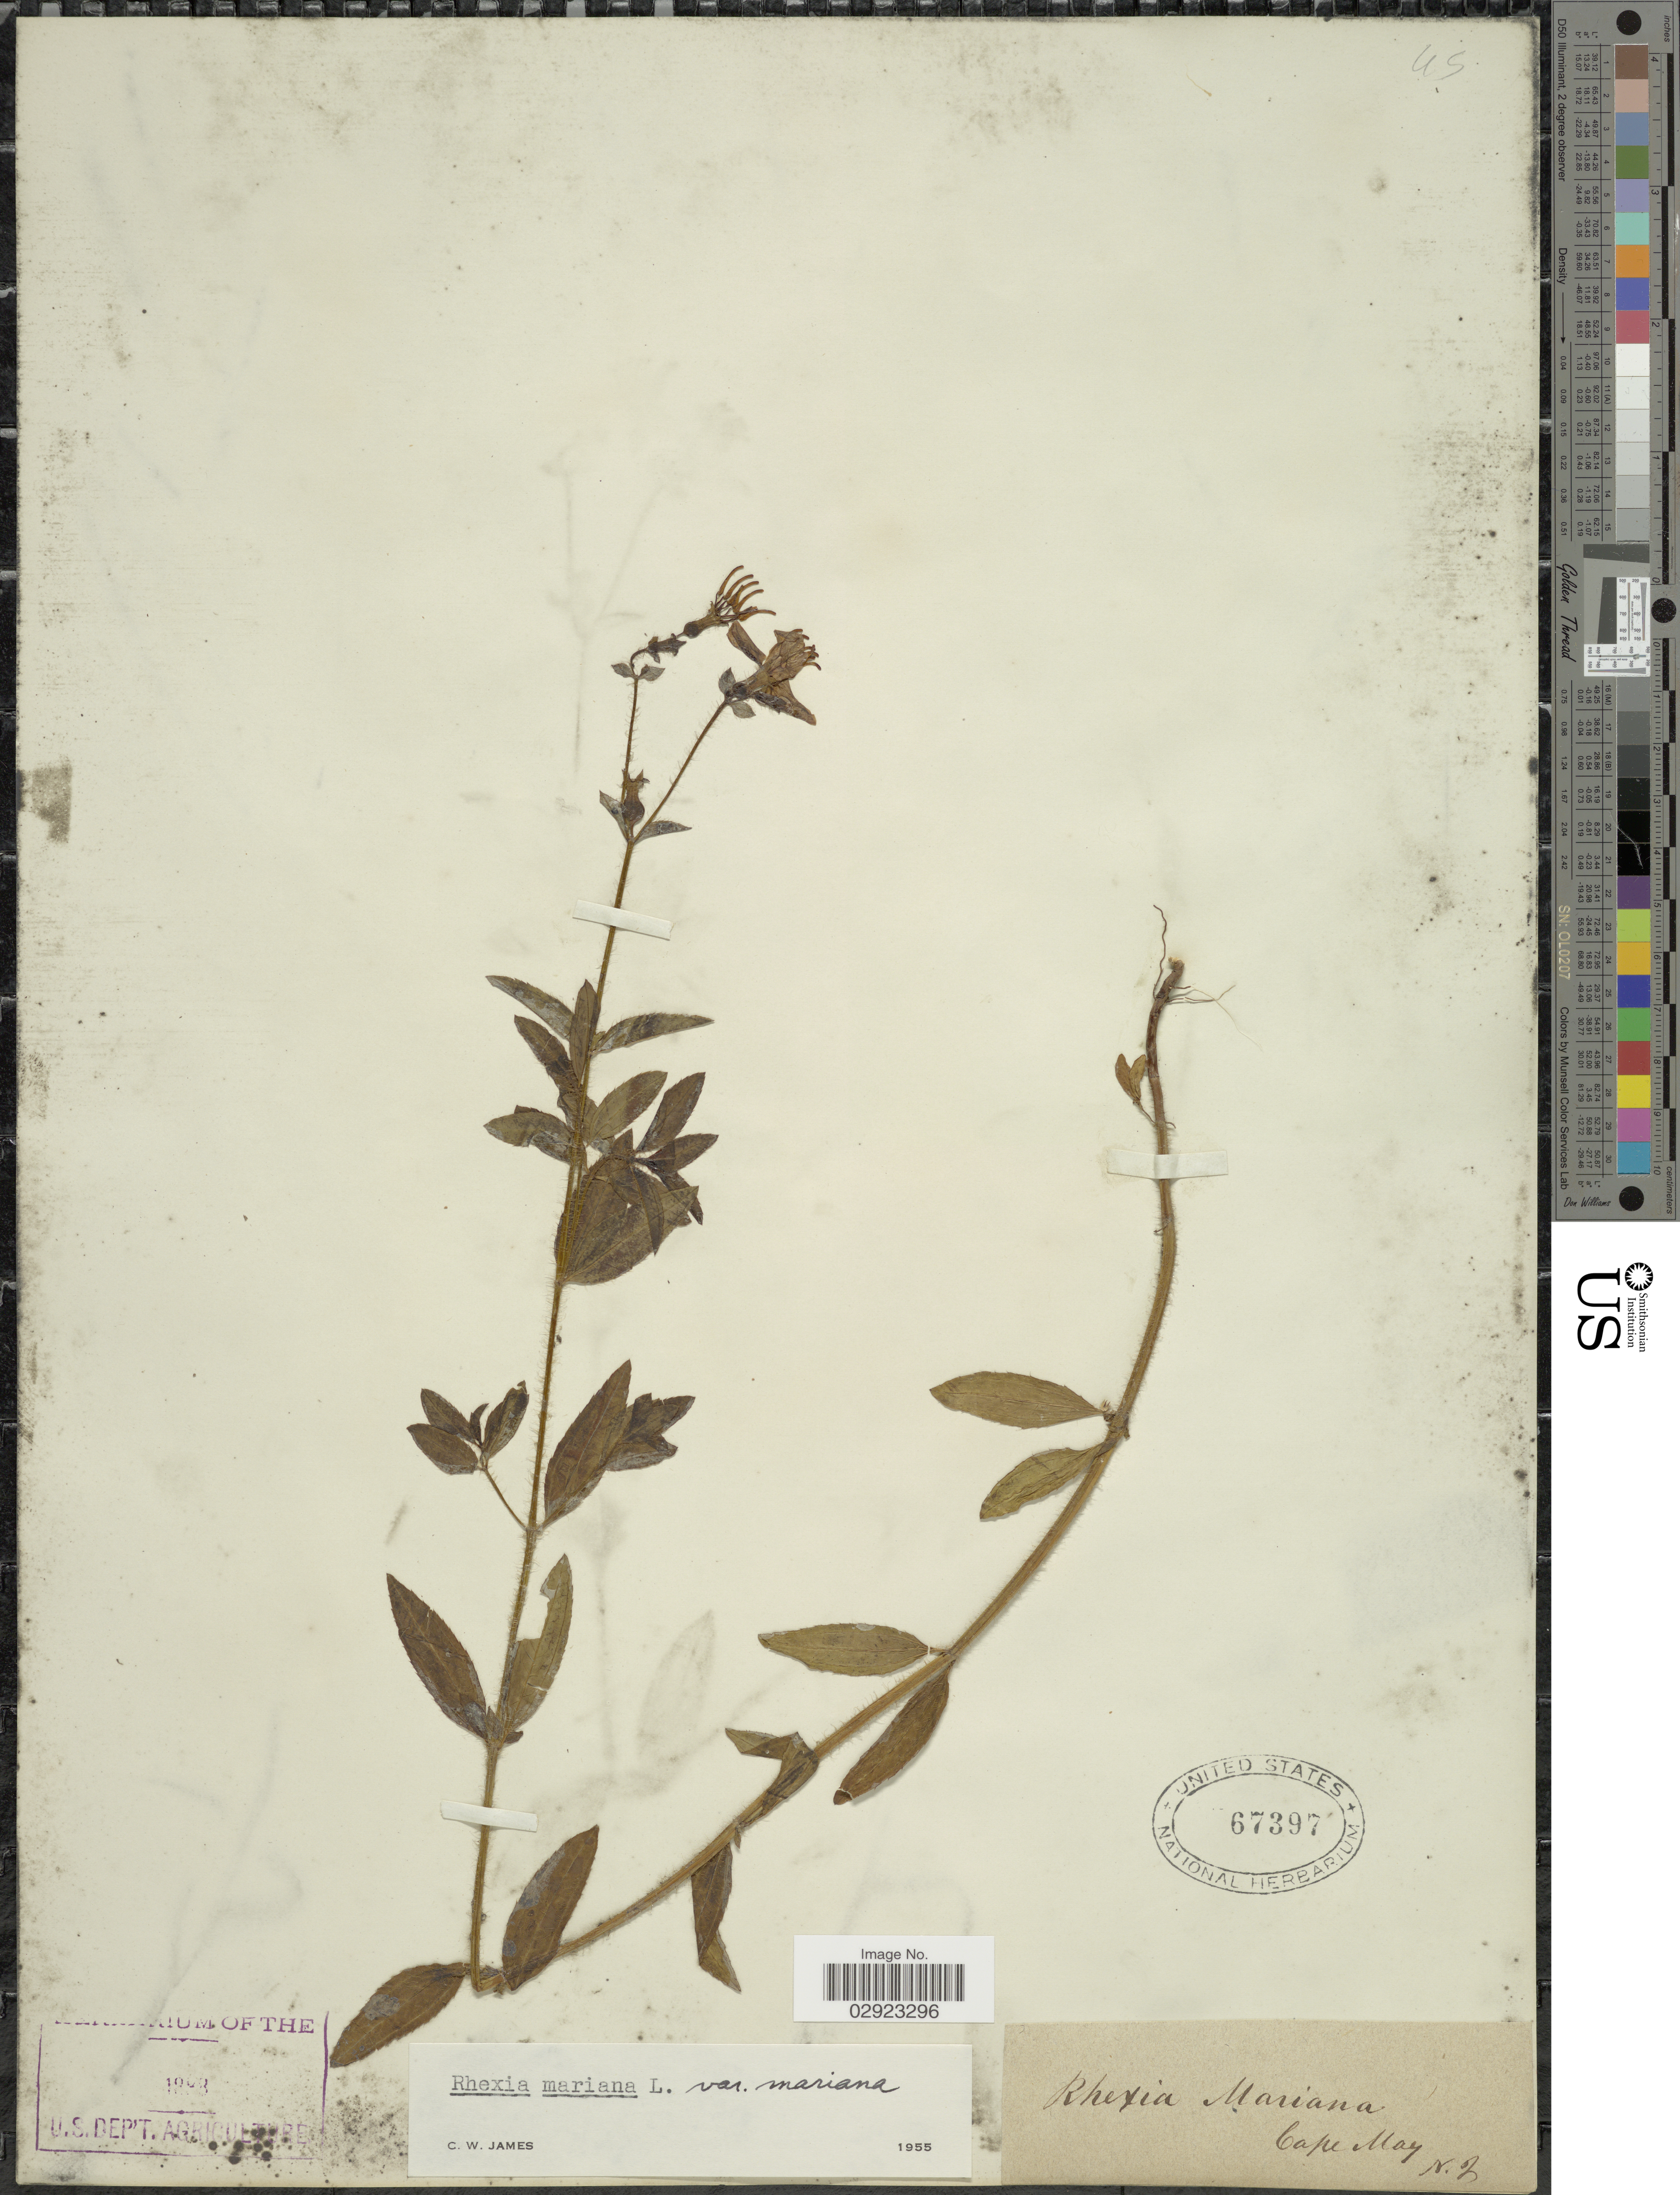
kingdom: Plantae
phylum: Tracheophyta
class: Magnoliopsida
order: Myrtales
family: Melastomataceae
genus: Rhexia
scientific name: Rhexia mariana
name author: L.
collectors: ex herb. U. S. Department of Agriculture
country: United States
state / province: New Jersey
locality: Cape May.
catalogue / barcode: US 67397